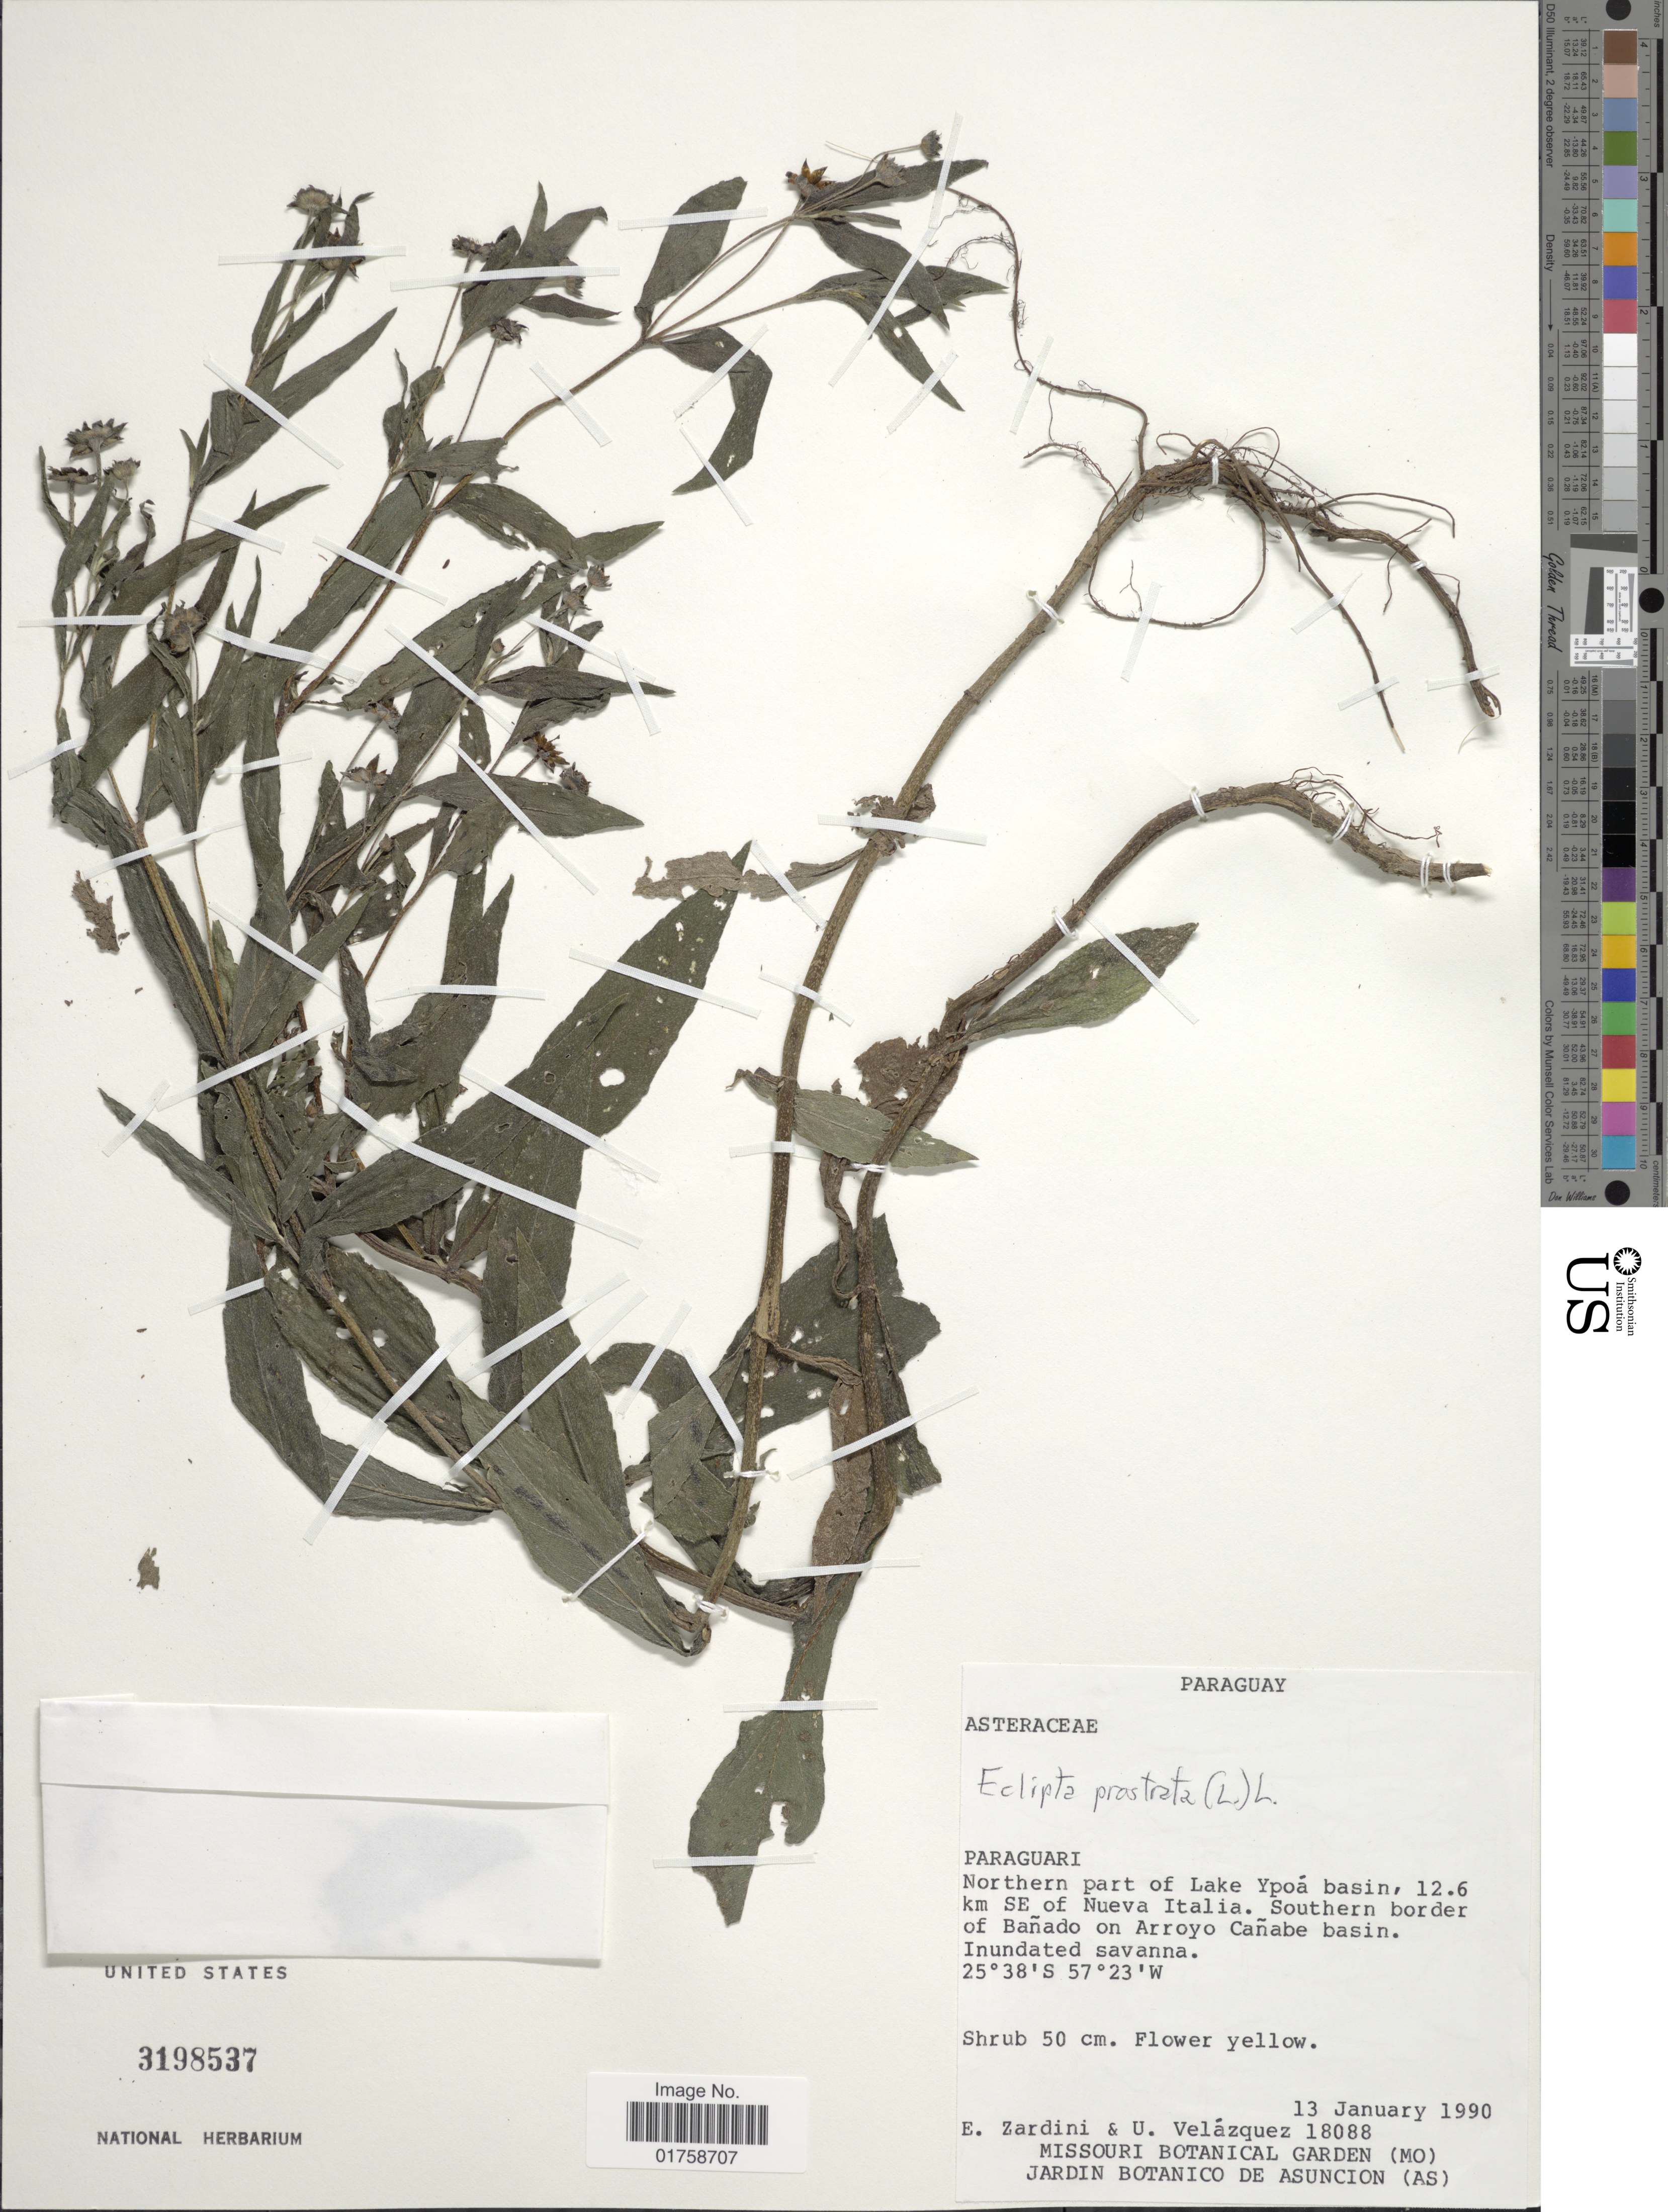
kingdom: Plantae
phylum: Tracheophyta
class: Magnoliopsida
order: Asterales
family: Asteraceae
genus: Eclipta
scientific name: Eclipta alba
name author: (L.) Hassk.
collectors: E. M. Zardini & C. Velázquez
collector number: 18088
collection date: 1990-01-13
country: Paraguay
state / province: Paraguari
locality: Paraguari. northern part of Lake Ypoa basin, 12.6 km SE of Nueva Italia. Southern border of Bañado on Arroyo Cañabe basin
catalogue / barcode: US 3198537